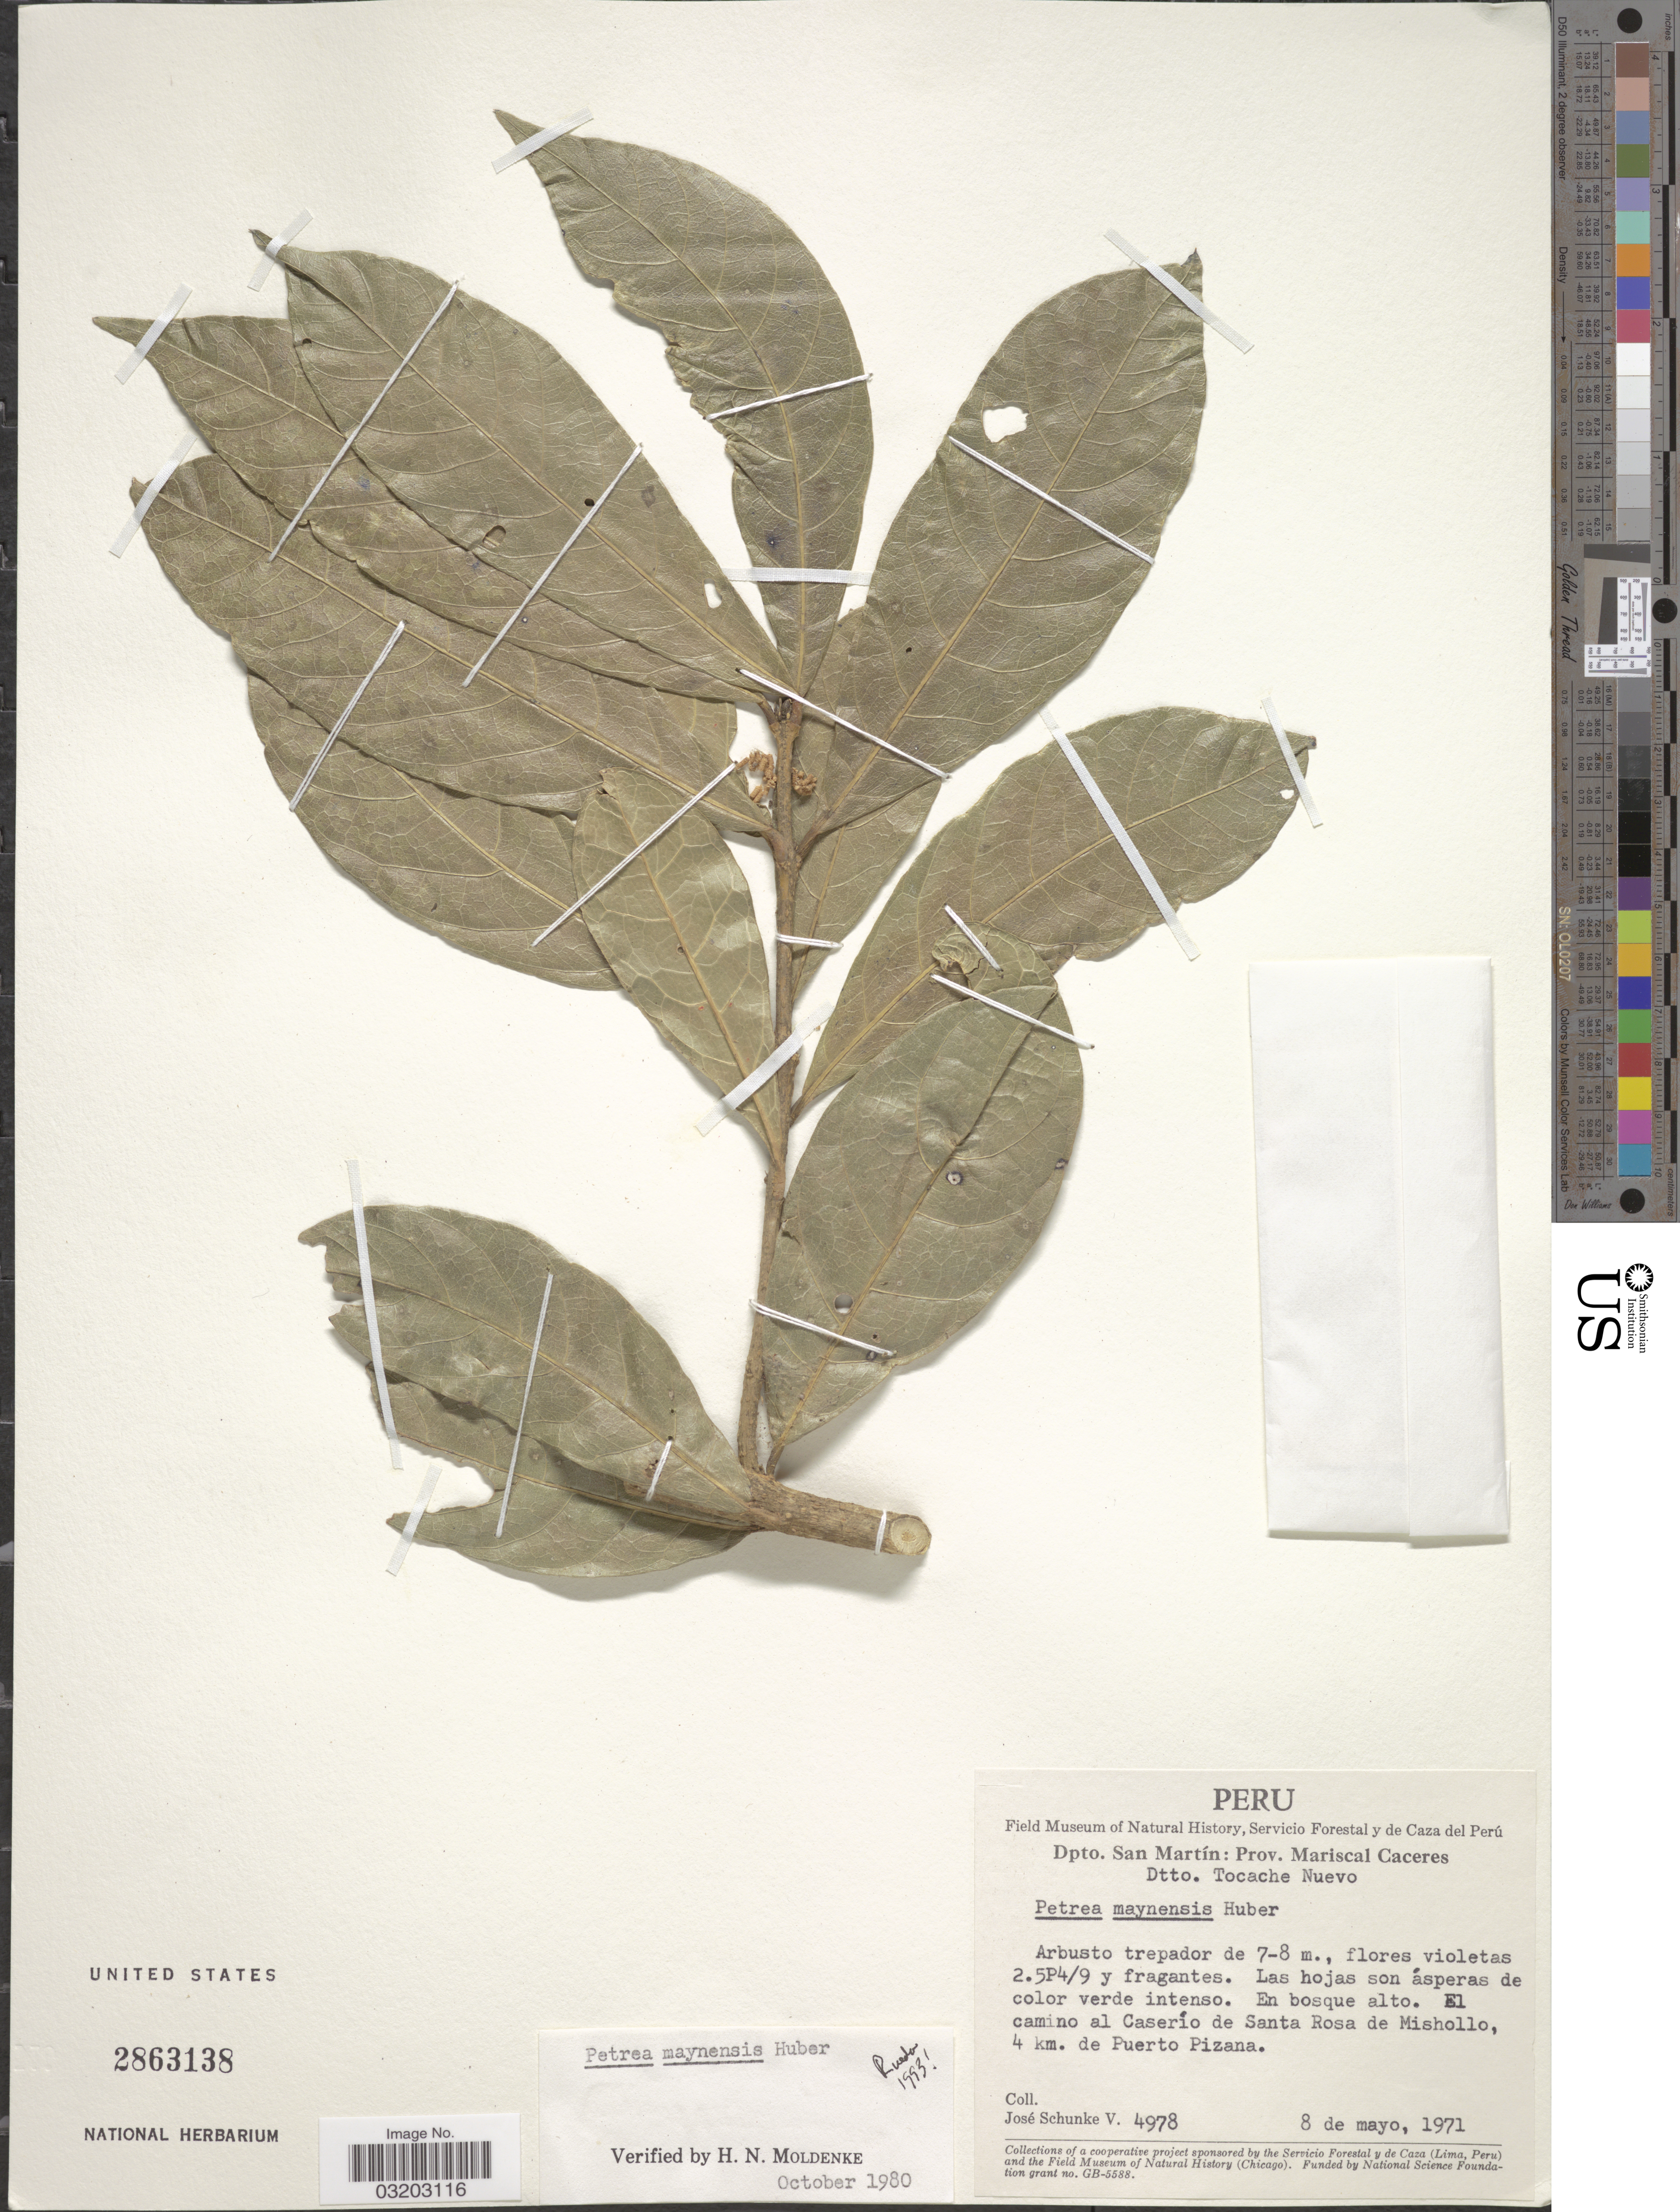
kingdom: Plantae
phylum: Tracheophyta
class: Magnoliopsida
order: Lamiales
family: Verbenaceae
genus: Petrea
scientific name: Petrea maynensis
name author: Huber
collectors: J. Schunke Vigo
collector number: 4978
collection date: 1971-05-08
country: Peru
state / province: San Martín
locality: Dpto. San Martín: Prov. Mariscal Caceres. Dtto. Tocache Nuevo. El camino al Caserío de Santa Rosa de Mishollo, 4 km. de Puerto Pizana.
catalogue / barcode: US 2863138